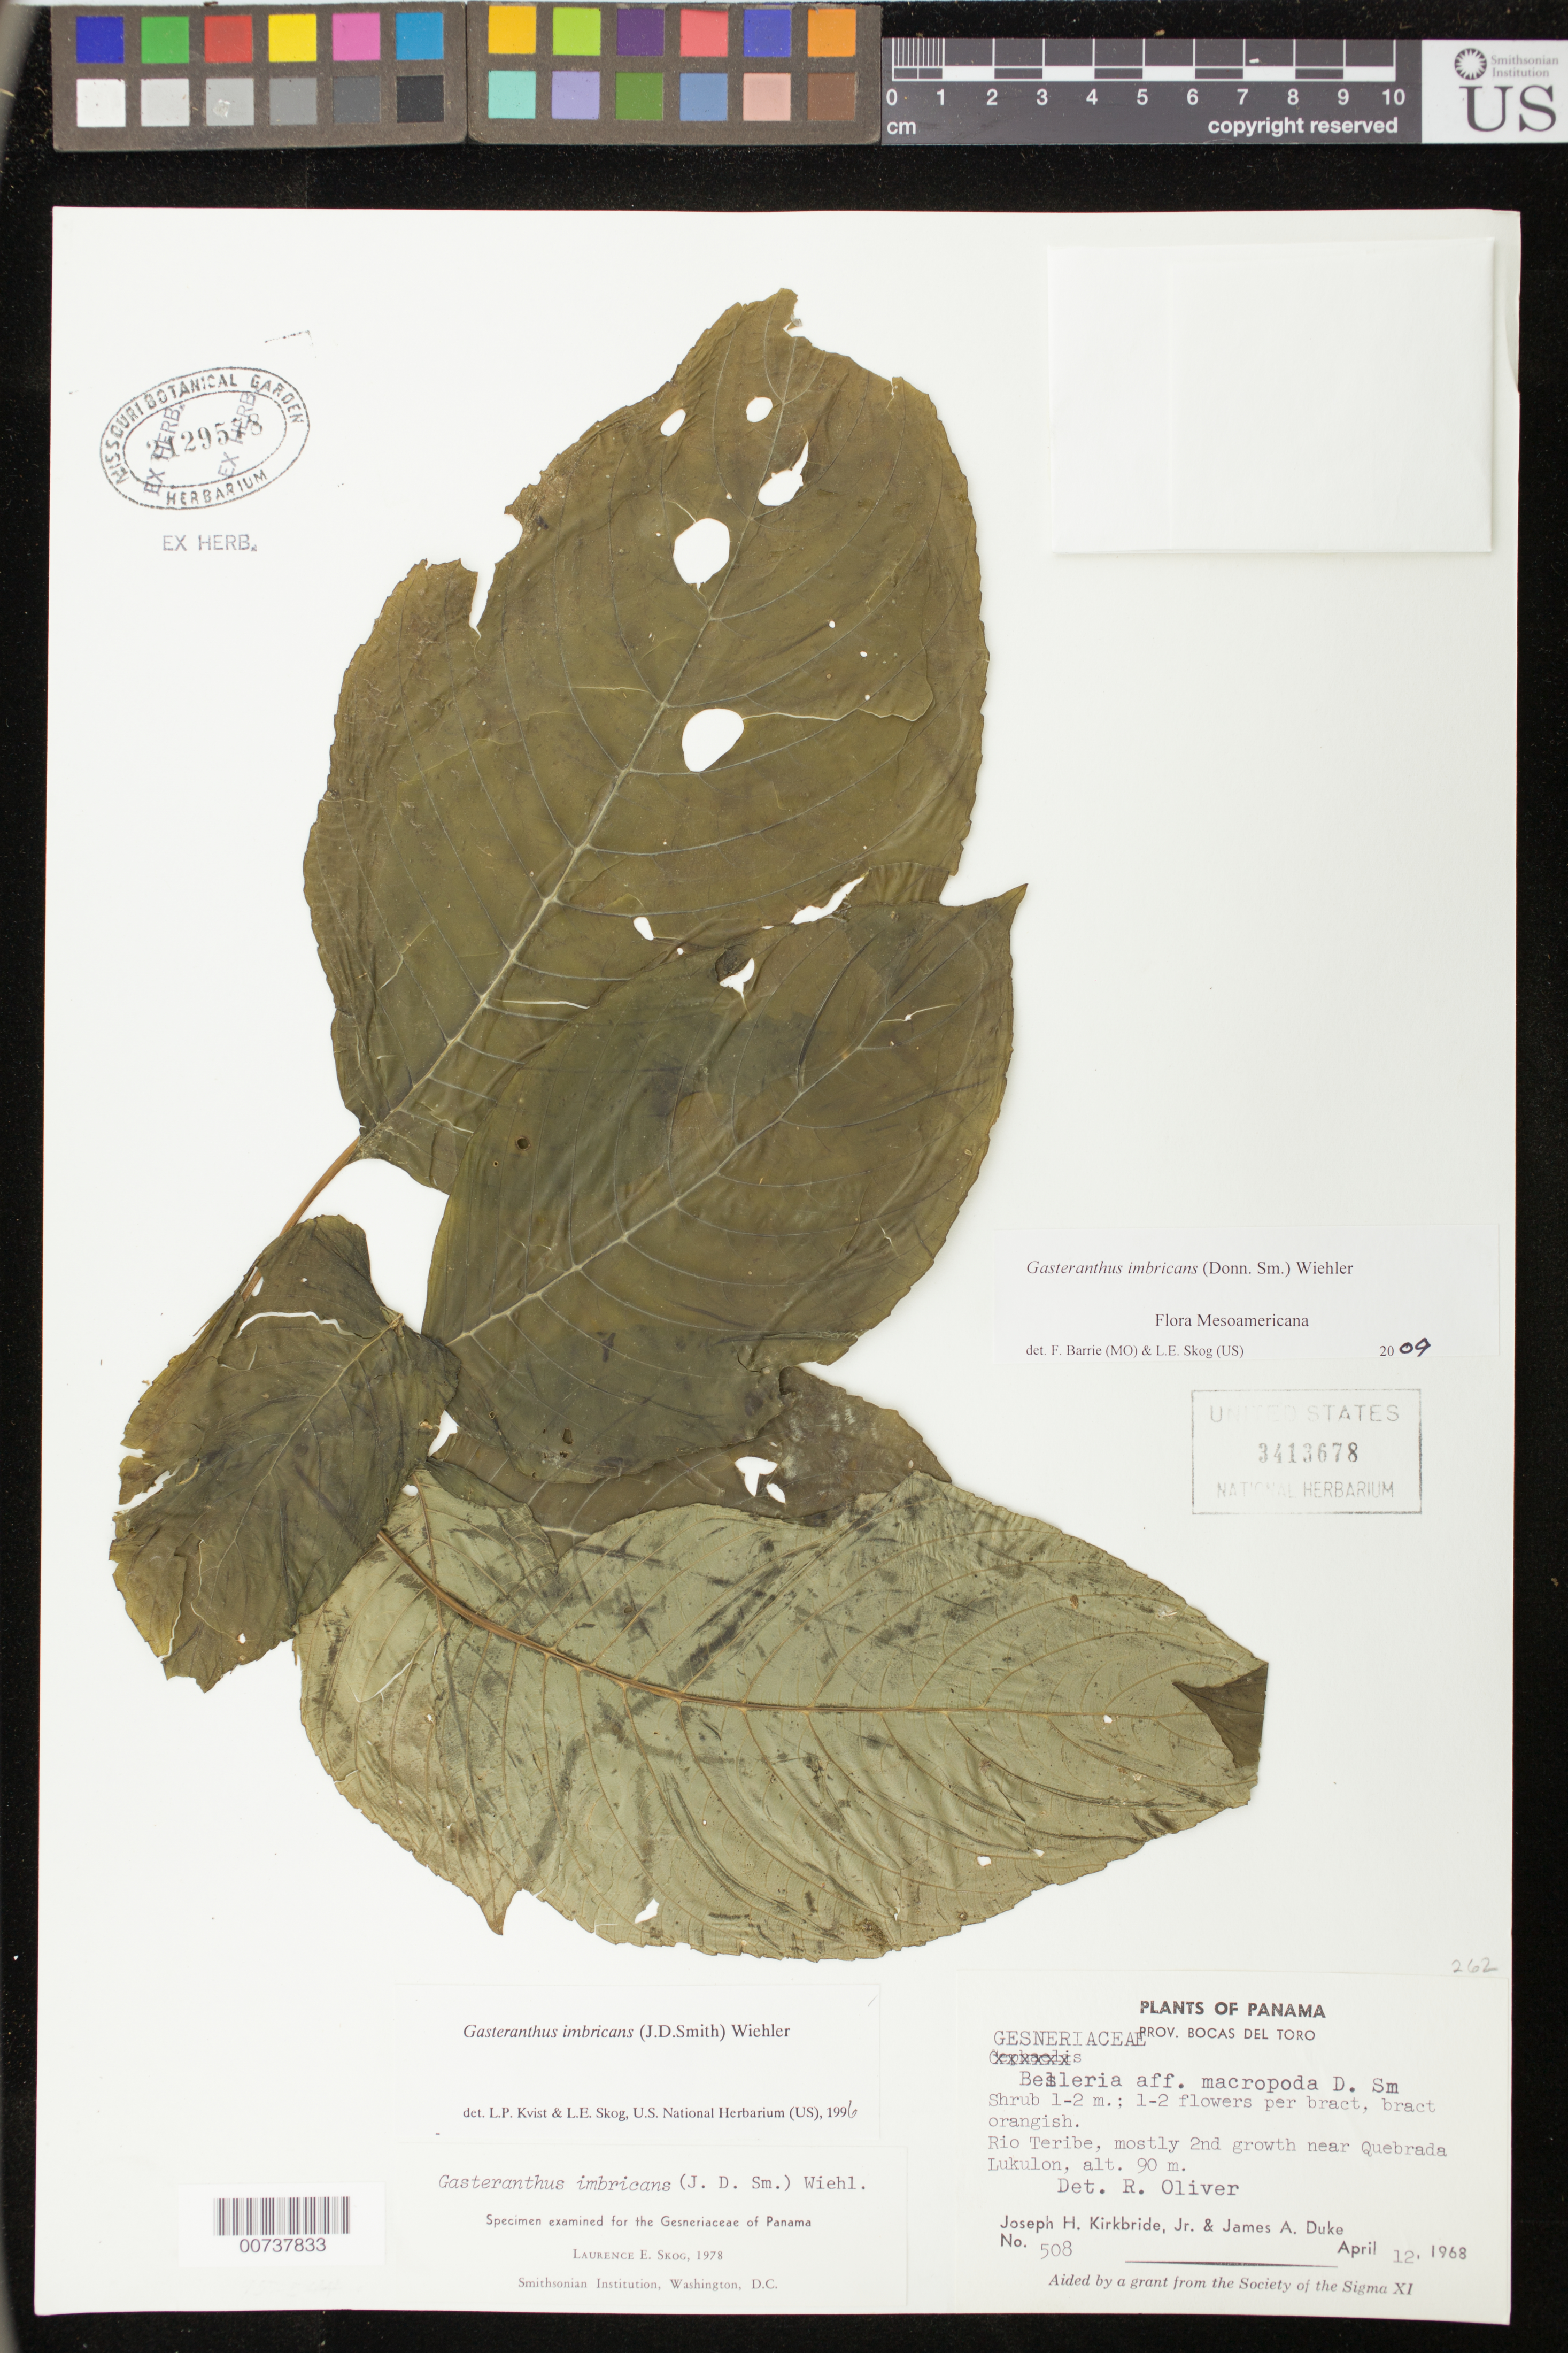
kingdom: Plantae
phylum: Tracheophyta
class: Magnoliopsida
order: Lamiales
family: Gesneriaceae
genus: Gasteranthus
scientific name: Gasteranthus imbricans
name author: (Donn. Sm.) Wiehler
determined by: Skog, Laurence E.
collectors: J. H. Kirkbride & J. A. Duke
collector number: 508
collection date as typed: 12 Apr 1968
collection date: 1968-04-12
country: Panama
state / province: Bocas del Toro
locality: Río Teribe near Quebrada Lúkulon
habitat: Mostly secondary growth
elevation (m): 90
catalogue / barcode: US 3413678